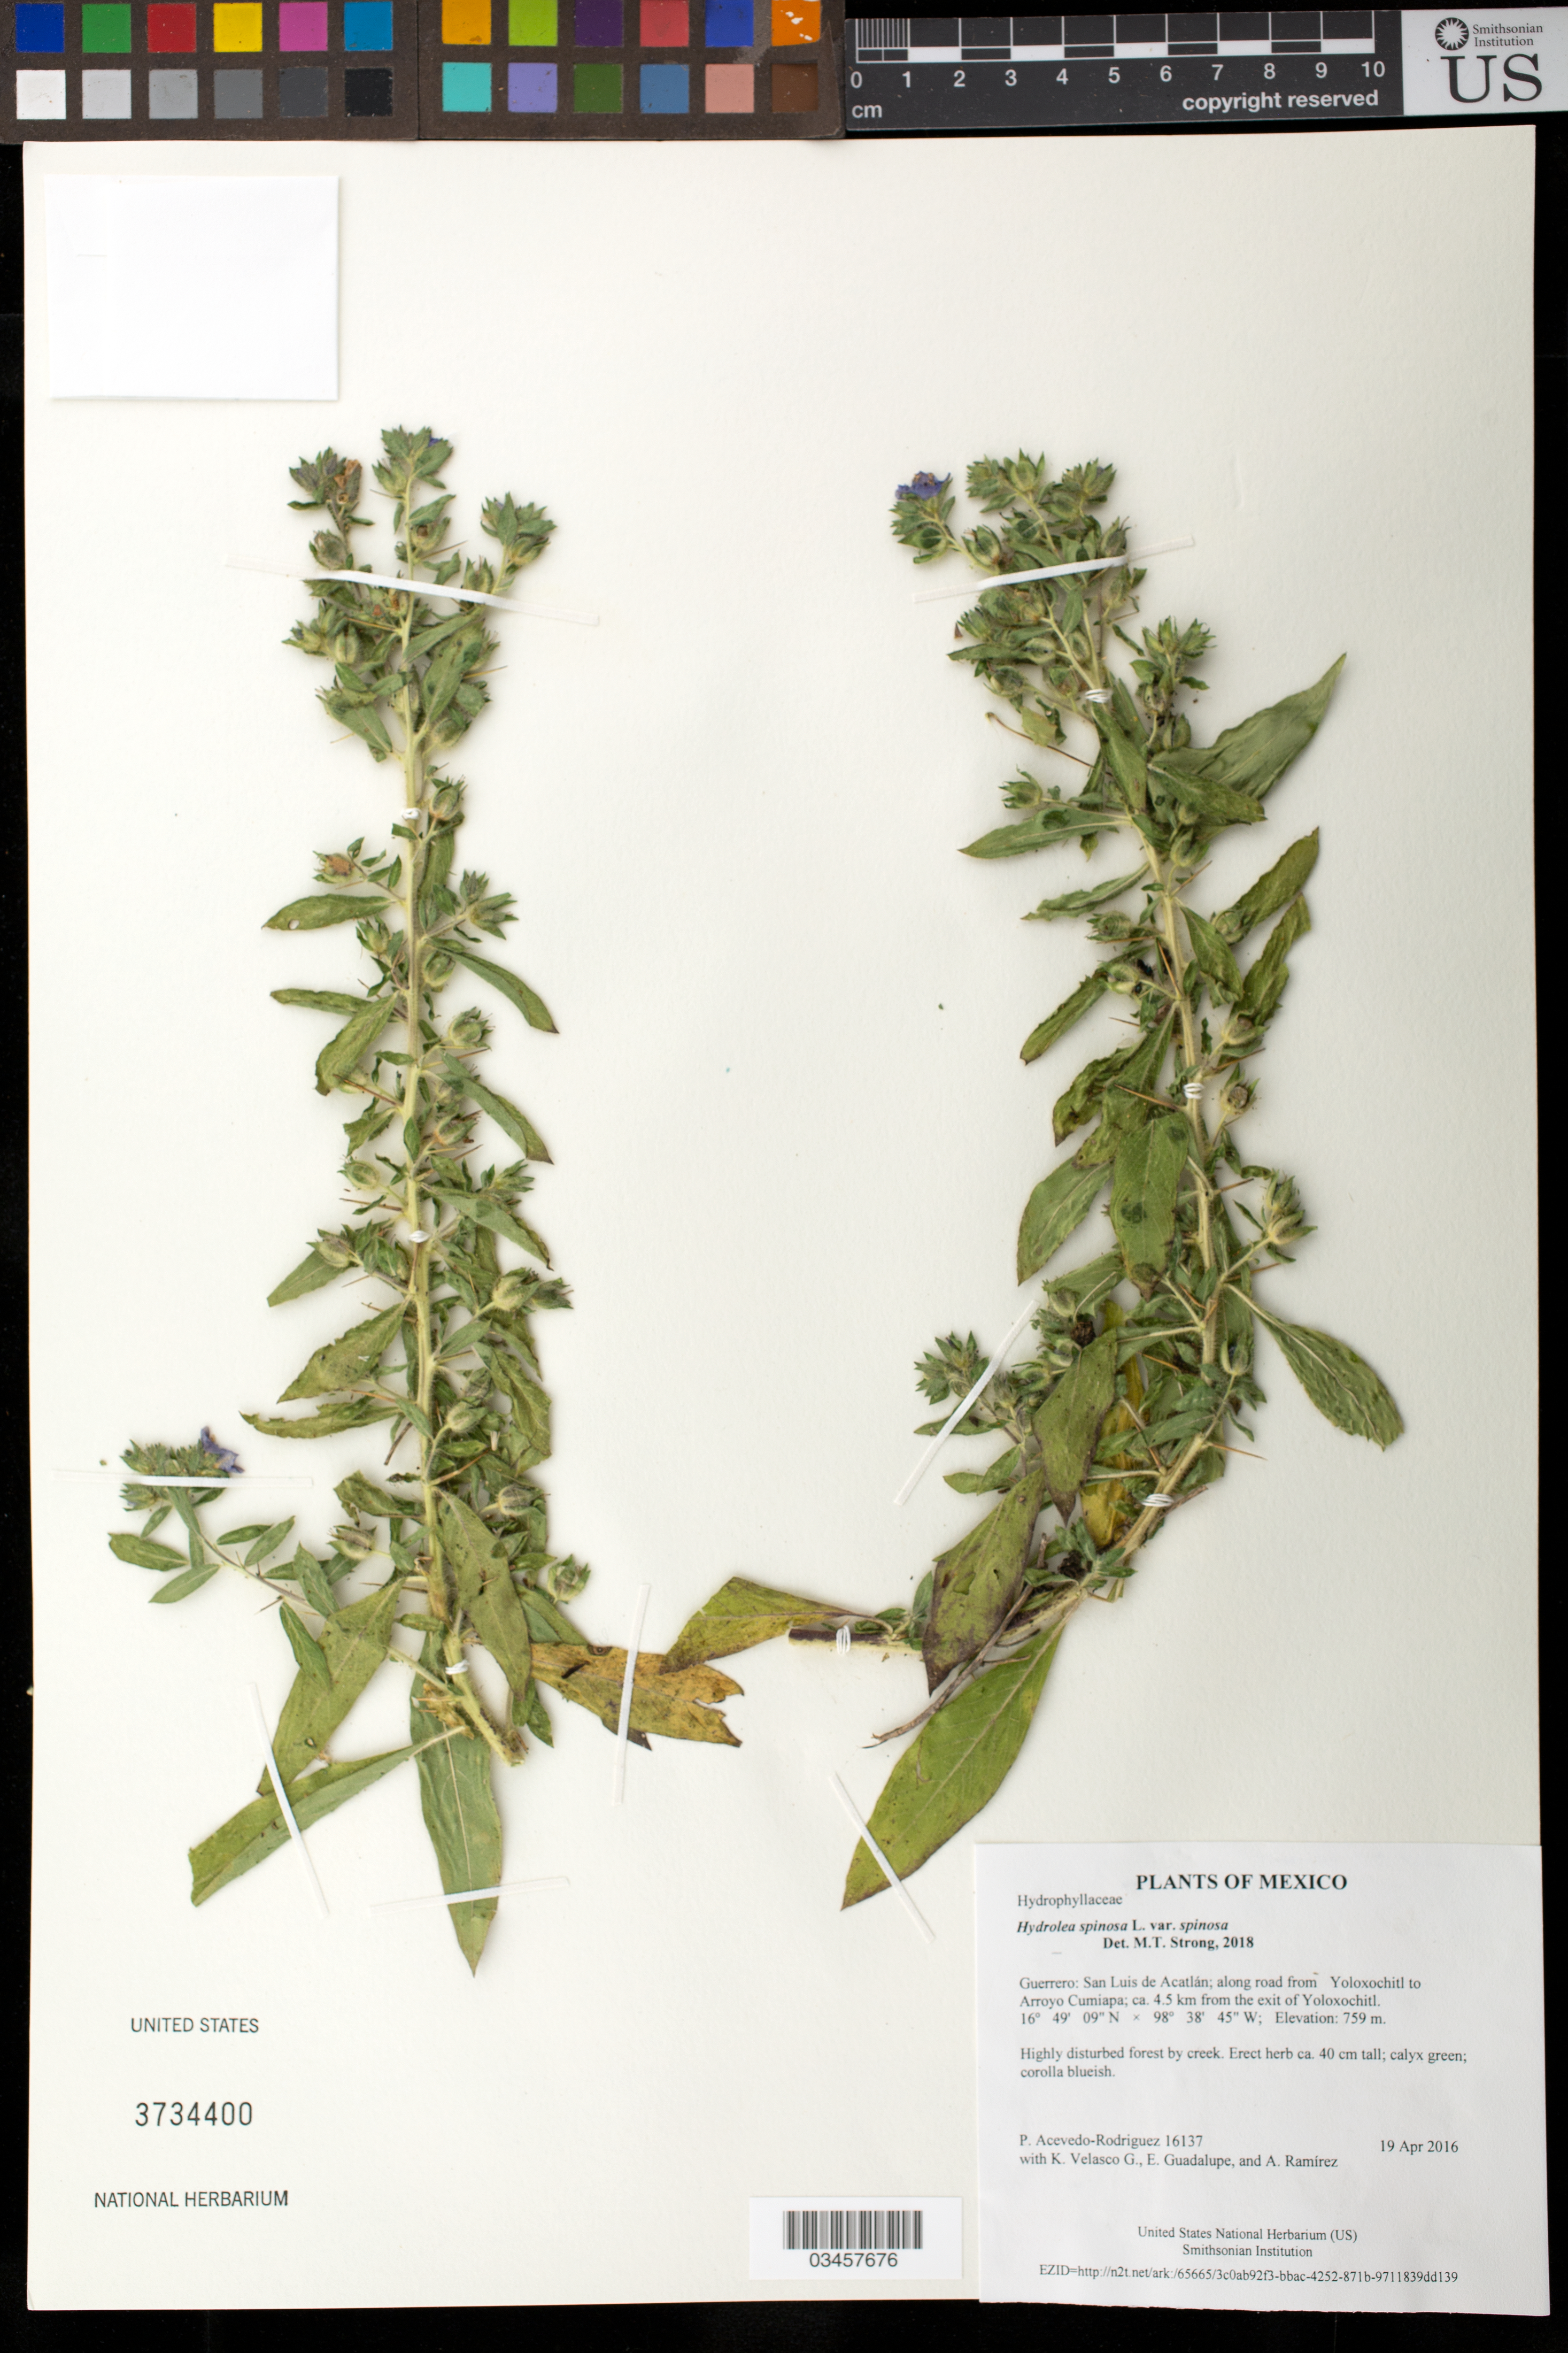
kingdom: Plantae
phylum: Tracheophyta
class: Magnoliopsida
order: Solanales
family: Hydroleaceae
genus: Hydrolea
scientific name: Hydrolea spinosa var. spinosa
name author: L.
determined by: Strong, Mark T., (BOT), Smithsonian Institution - National Museum of Natural History (UNITED STATES)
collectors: P. Acevedo-Rodr., K. Velasco G., E. Guadalupe & A. Ramírez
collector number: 16137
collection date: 2016-04-19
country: Mexico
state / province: Guerrero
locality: San Luis de Acatlán; along road from Yoloxochitl to Arroyo Cumiapa; ca. 4.5 km from the exit of Yoloxochitl.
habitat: Highly disturbed forest by creek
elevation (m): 759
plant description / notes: US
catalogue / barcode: US 3734400